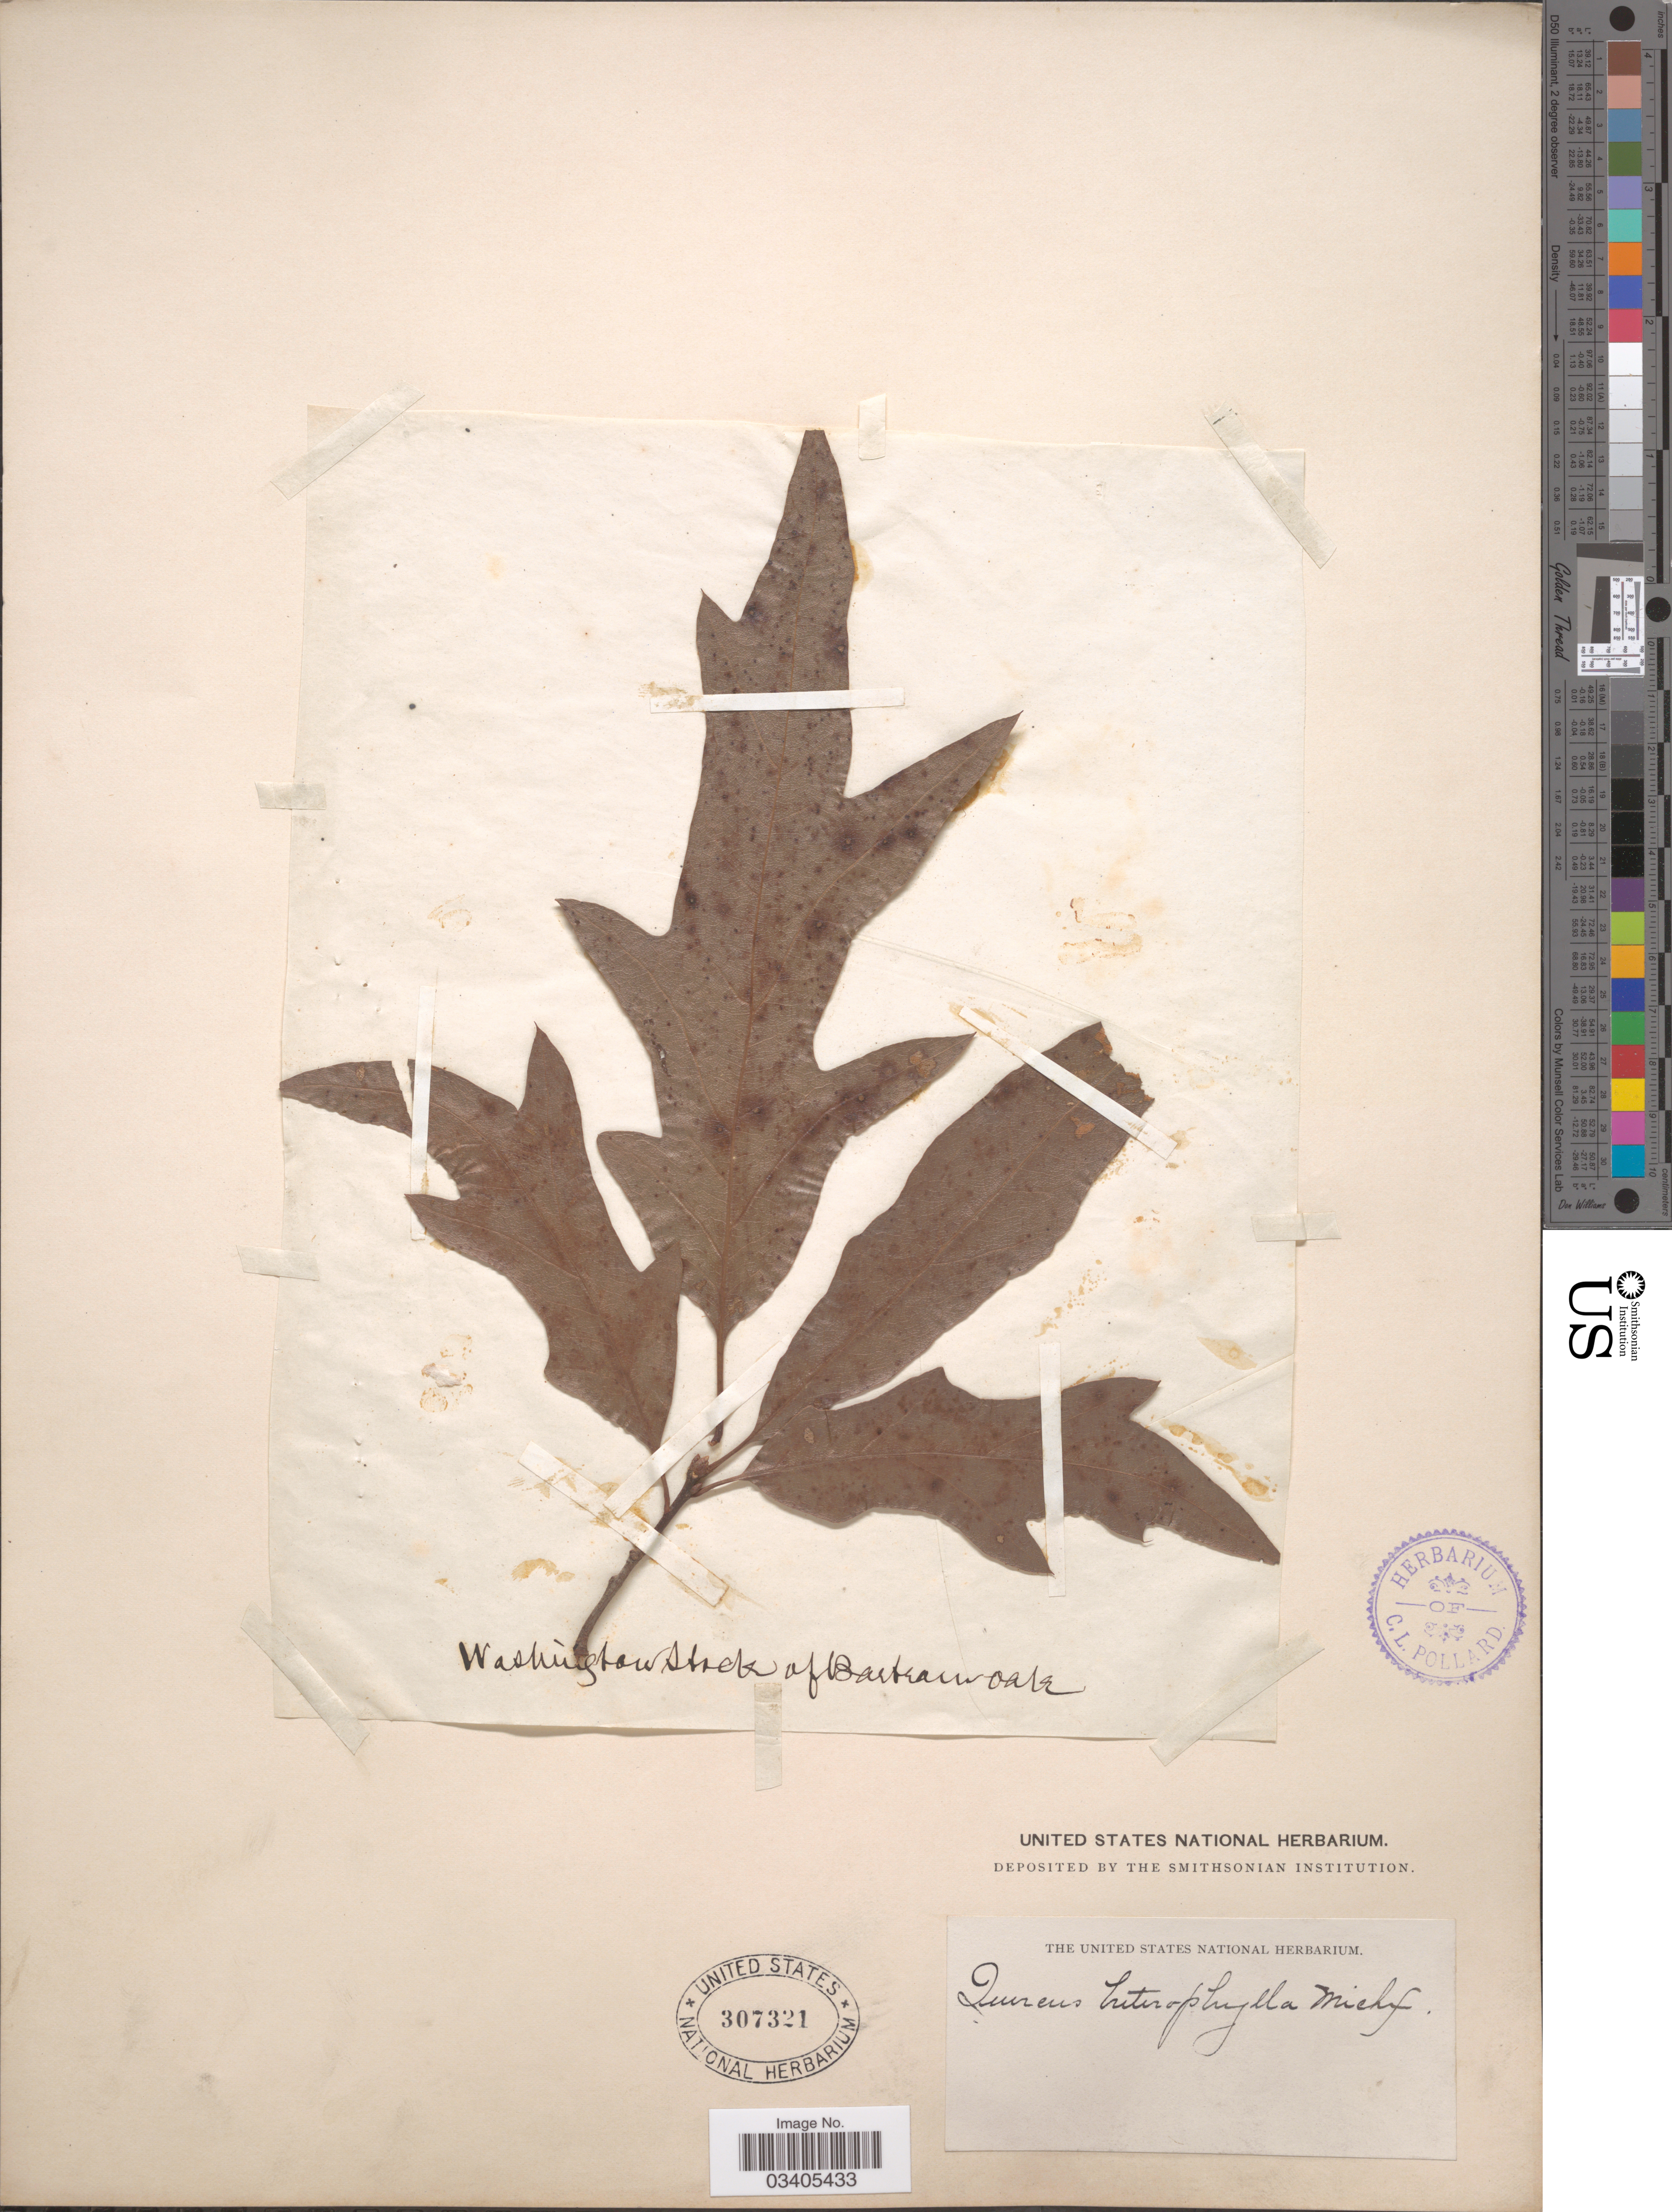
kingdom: Plantae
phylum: Tracheophyta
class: Magnoliopsida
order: Fagales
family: Fagaceae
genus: Quercus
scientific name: Quercus x heterophylla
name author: Michx.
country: United States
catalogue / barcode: US 307321